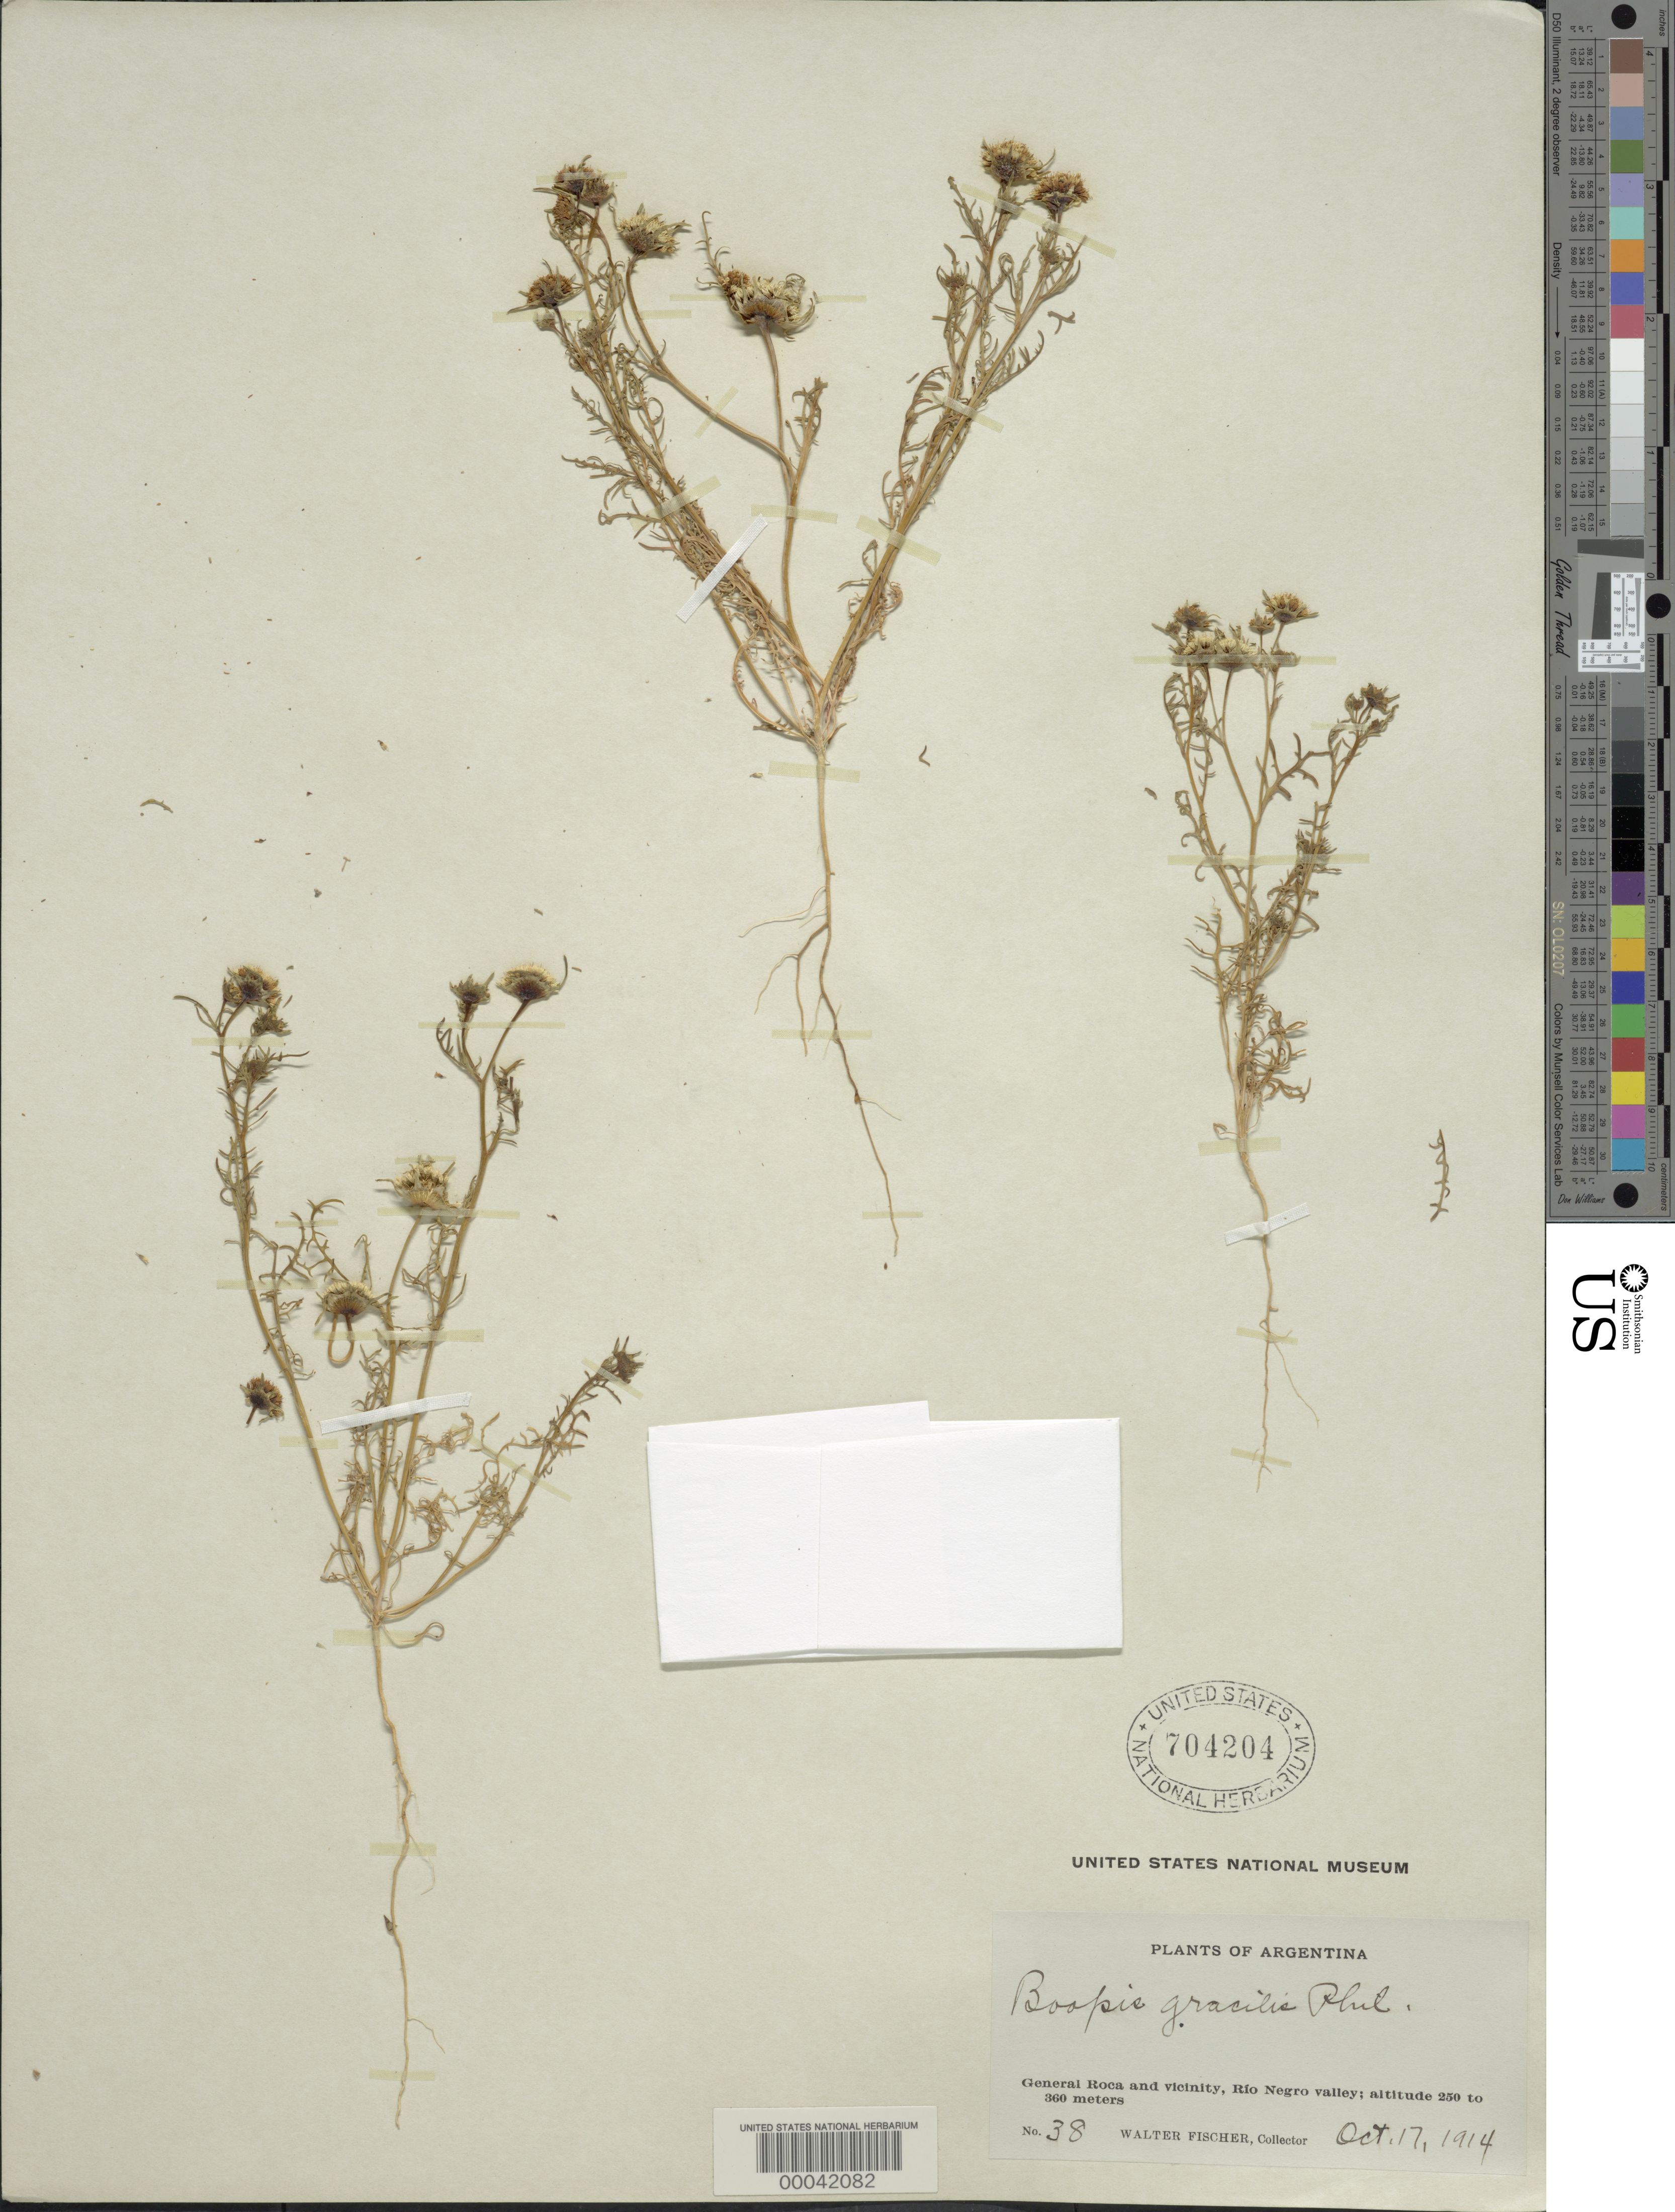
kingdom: Plantae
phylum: Tracheophyta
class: Magnoliopsida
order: Asterales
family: Calyceraceae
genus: Boopis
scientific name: Boopis gracilis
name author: Phil.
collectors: W. Fischer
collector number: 38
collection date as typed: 17 Oct 1914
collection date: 1914-10-17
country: Argentina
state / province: Río Negro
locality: General Roca and vicinity, Rio Negro Valley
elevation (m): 250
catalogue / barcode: US 704204